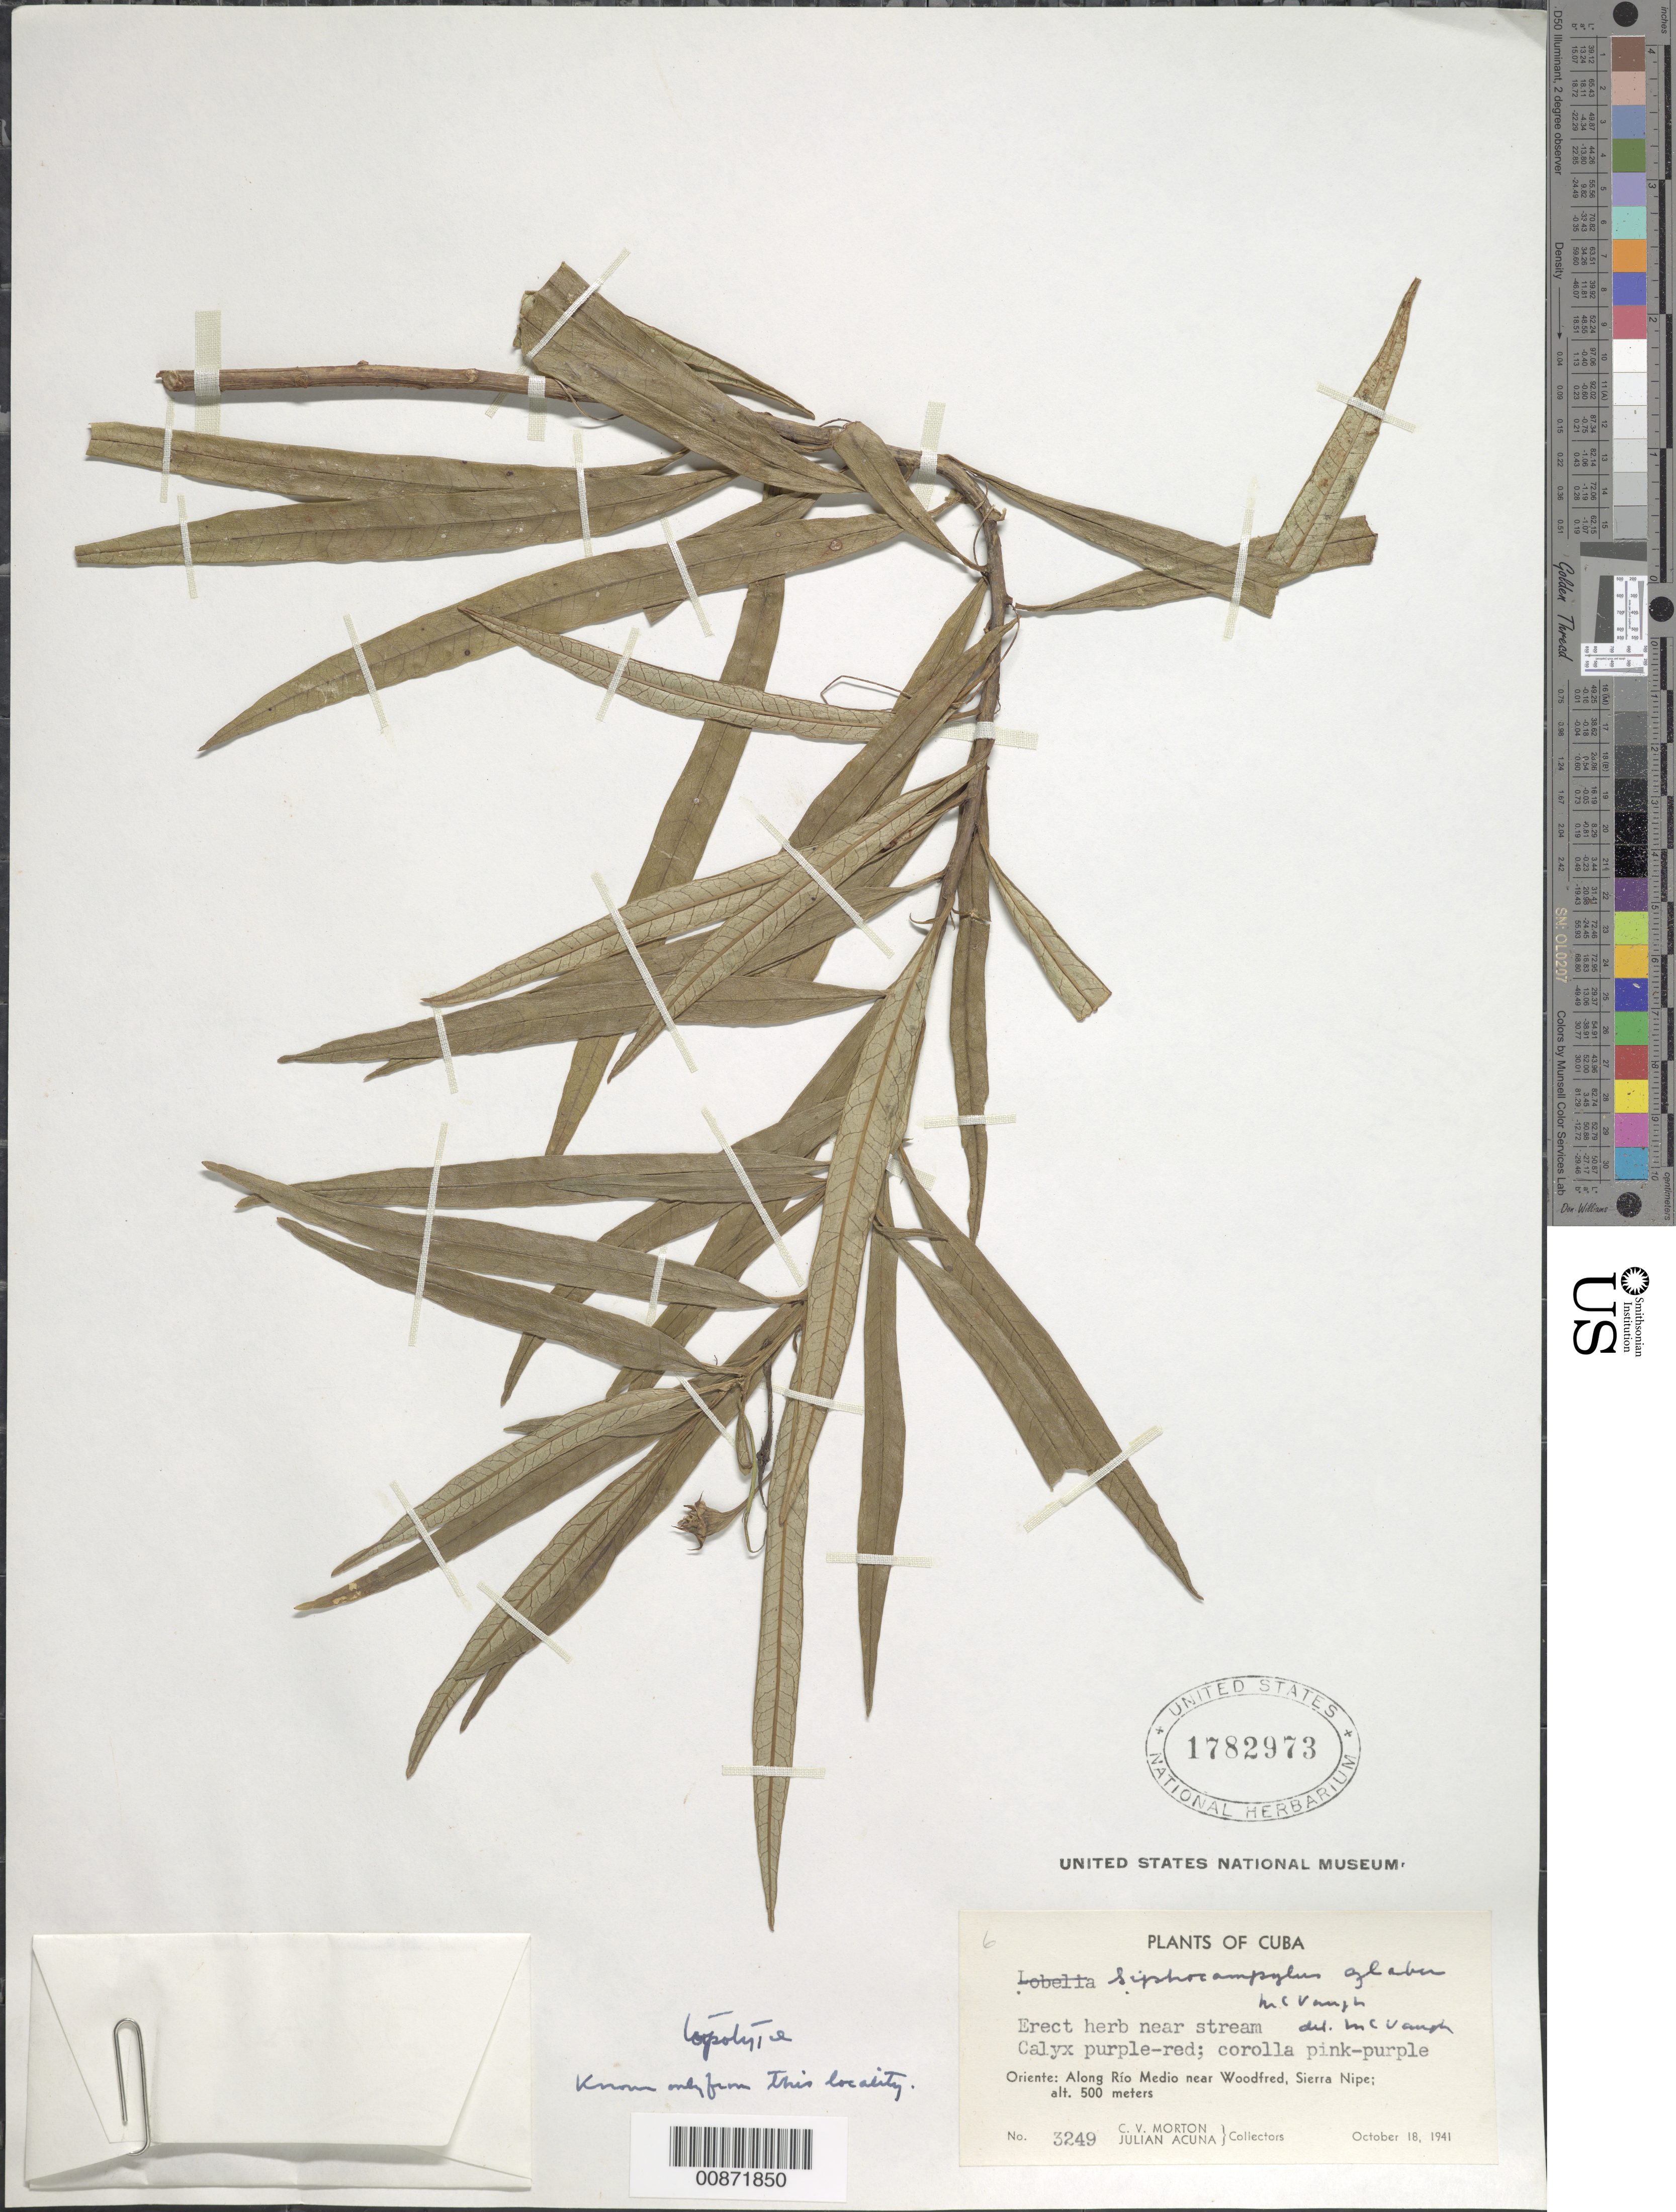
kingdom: Plantae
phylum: Tracheophyta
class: Magnoliopsida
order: Asterales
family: Campanulaceae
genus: Siphocampylus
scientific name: Siphocampylus subglaber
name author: Urb.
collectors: C. V. Morton & J. Acuña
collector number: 3249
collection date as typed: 18 Oct 1941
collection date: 1941-10-18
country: Cuba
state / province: Oriente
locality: Along Rio Medio near Woodfred, Sierra Nipe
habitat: Near stream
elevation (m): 500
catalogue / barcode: US 1782973